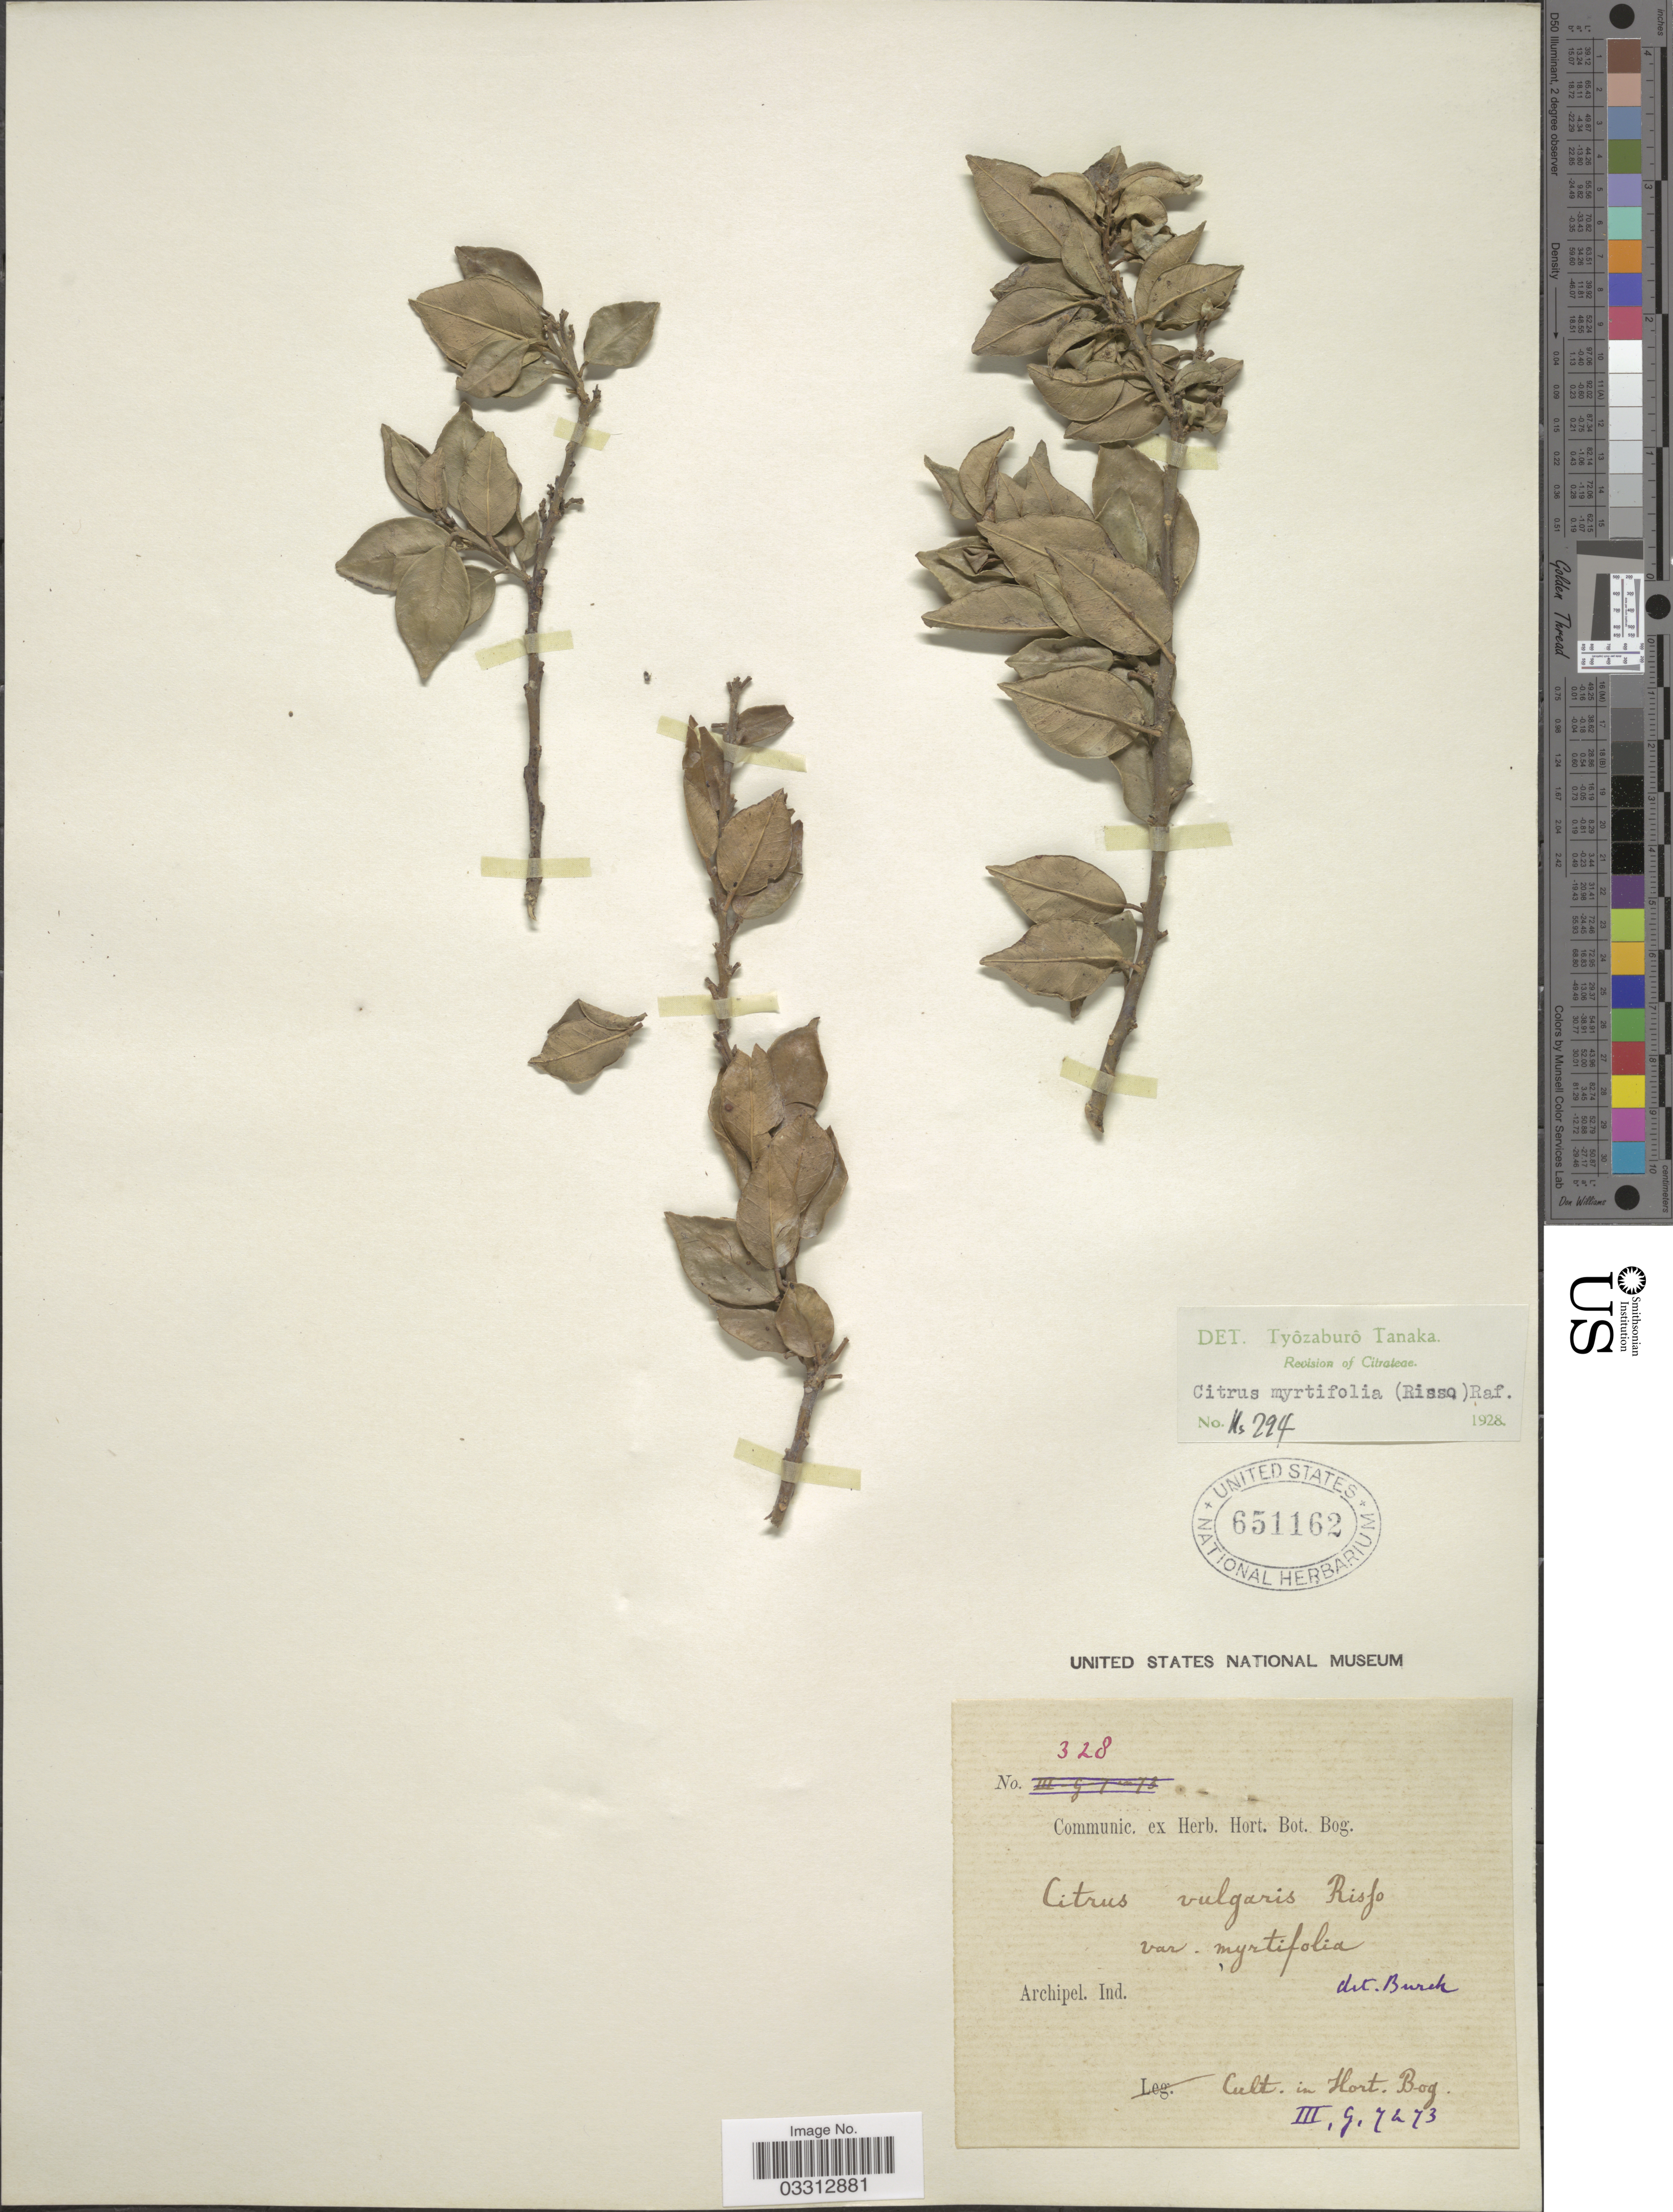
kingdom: Plantae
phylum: Tracheophyta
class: Magnoliopsida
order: Sapindales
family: Rutaceae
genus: Citrus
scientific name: Citrus x myrtifolia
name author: (Ker Gawl.) Raf.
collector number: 328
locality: Archipel. Ind. Hort. Bog. III, G, 7473 [interpreted]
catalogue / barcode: US 651162